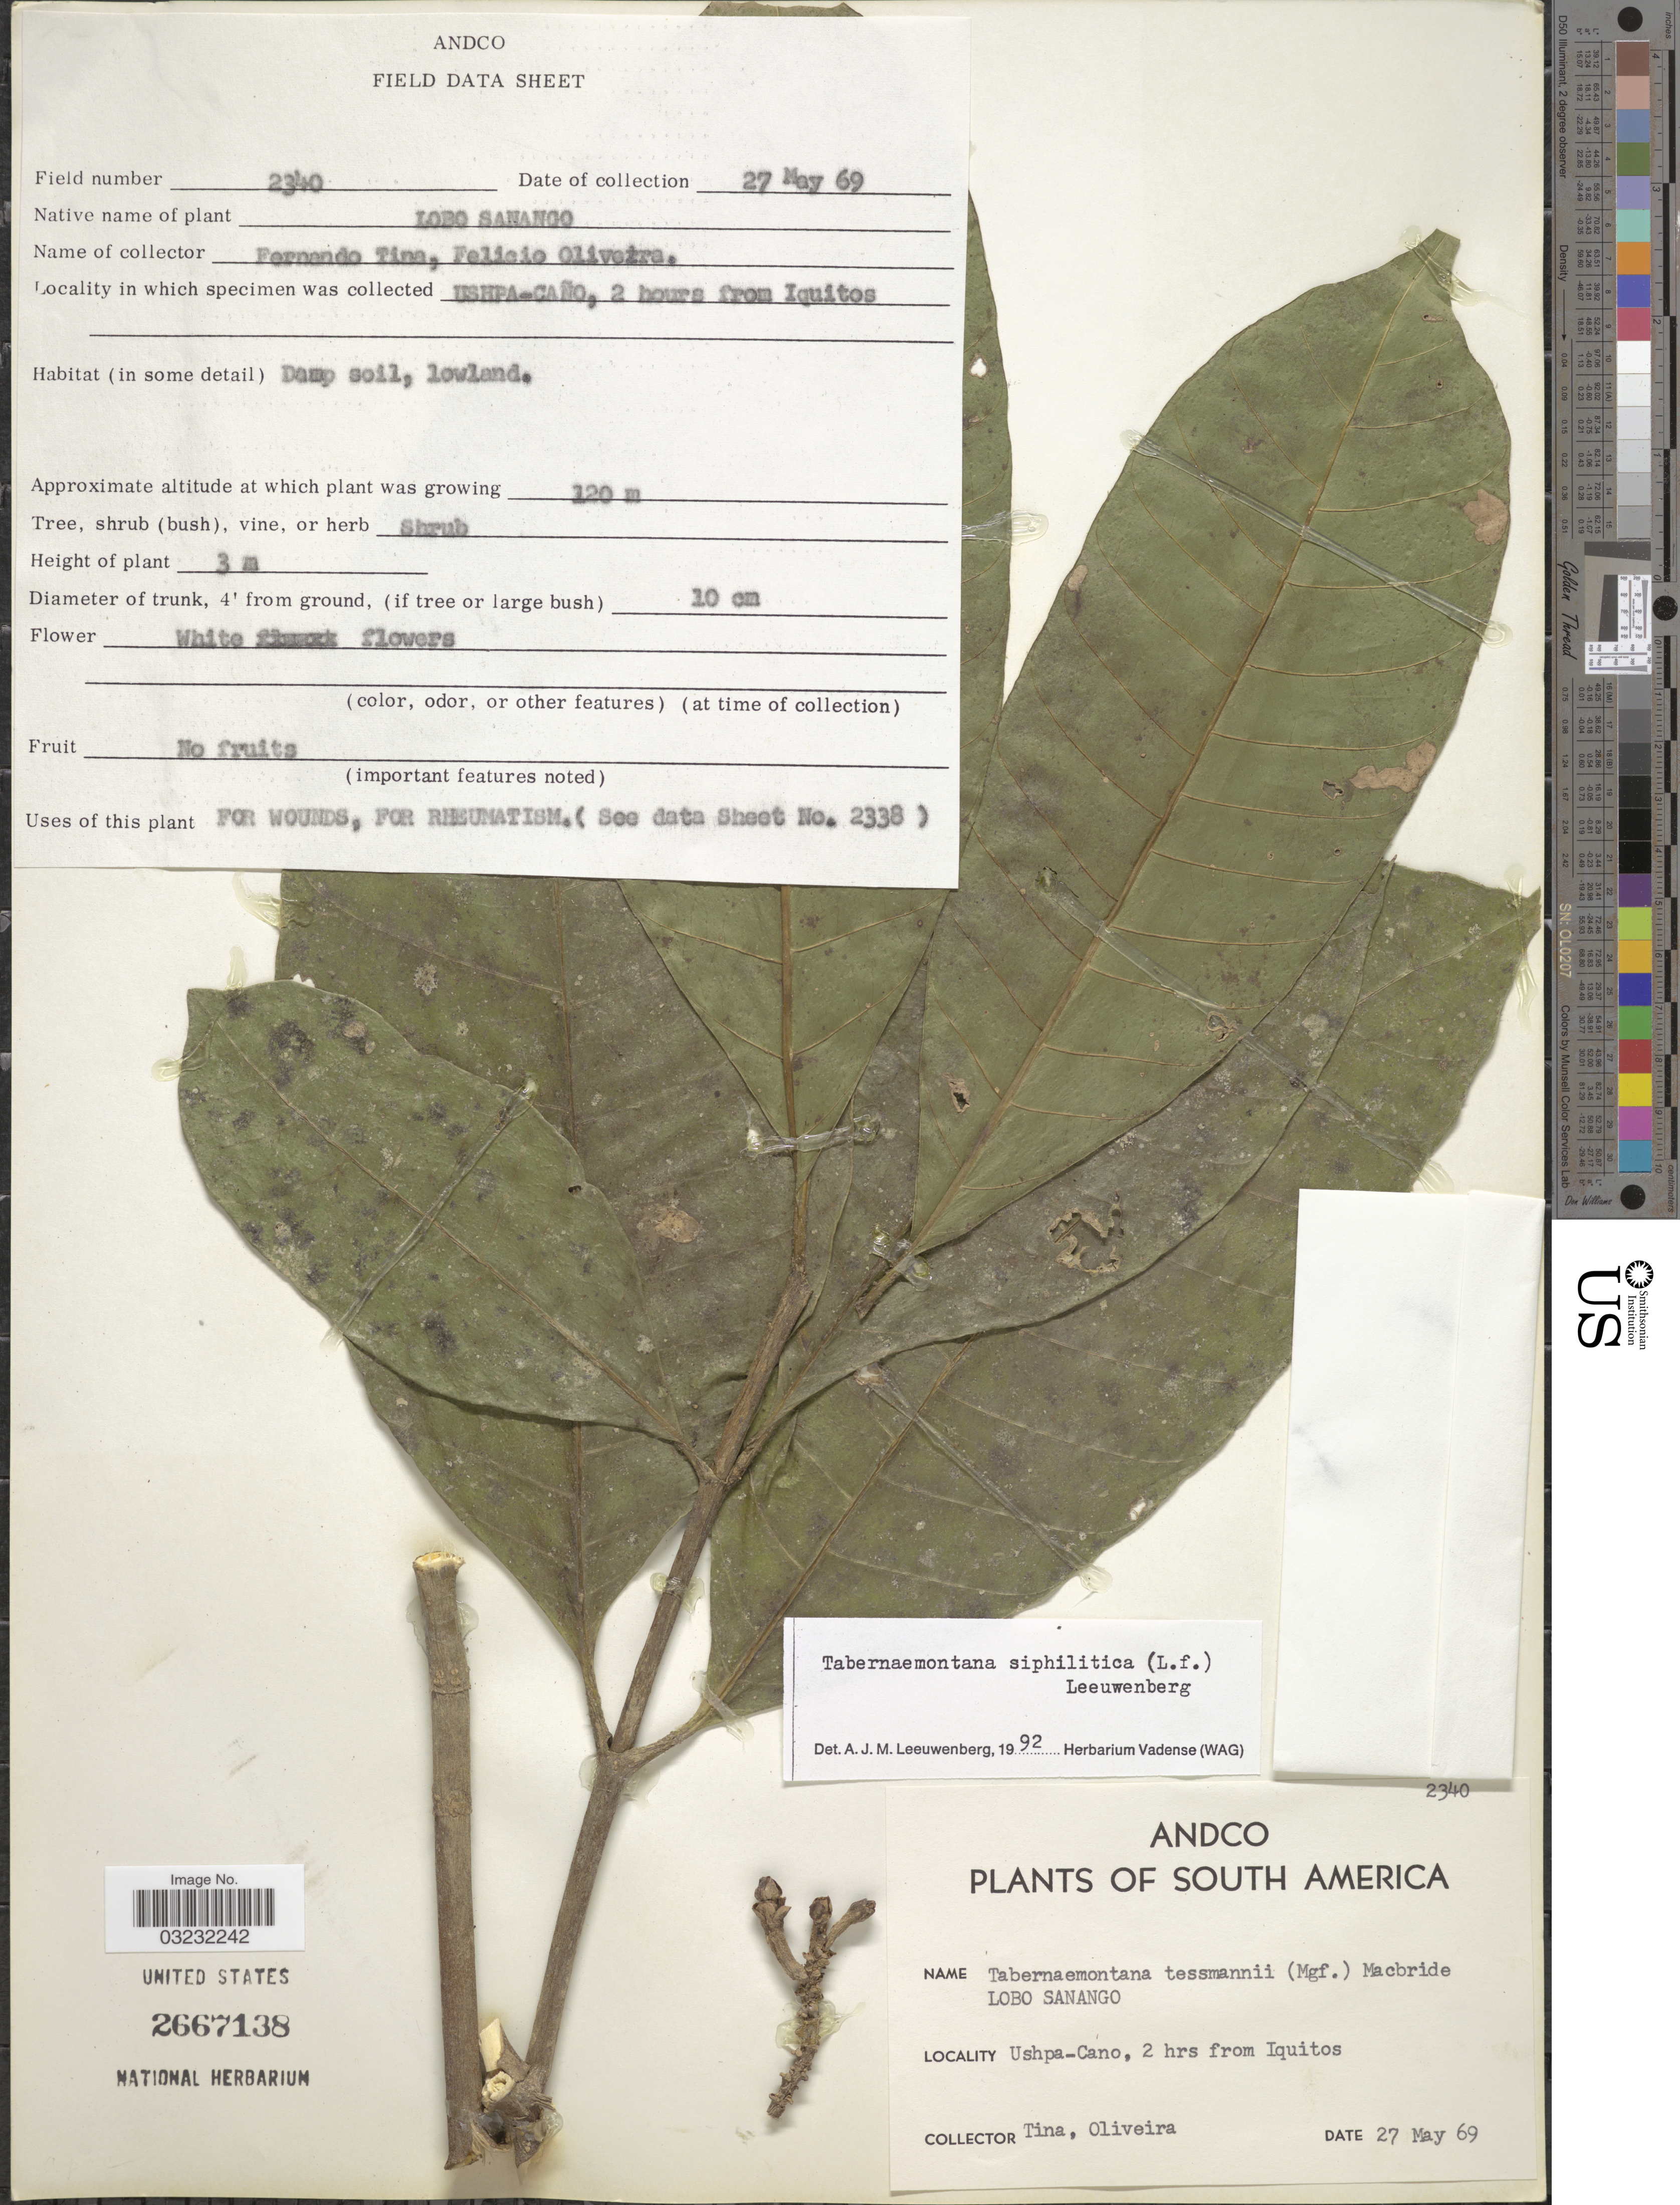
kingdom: Plantae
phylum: Tracheophyta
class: Magnoliopsida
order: Gentianales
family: Apocynaceae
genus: Tabernaemontana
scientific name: Tabernaemontana siphilitica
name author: (L. f.) Leeuwenb.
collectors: -. Tina & -. Oliveira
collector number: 2340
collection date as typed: Transcribed d/m/y: 27/5/69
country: Peru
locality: Andco, Ushpa-Cano, 2 hrs from Iquitos.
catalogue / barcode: US 2667138